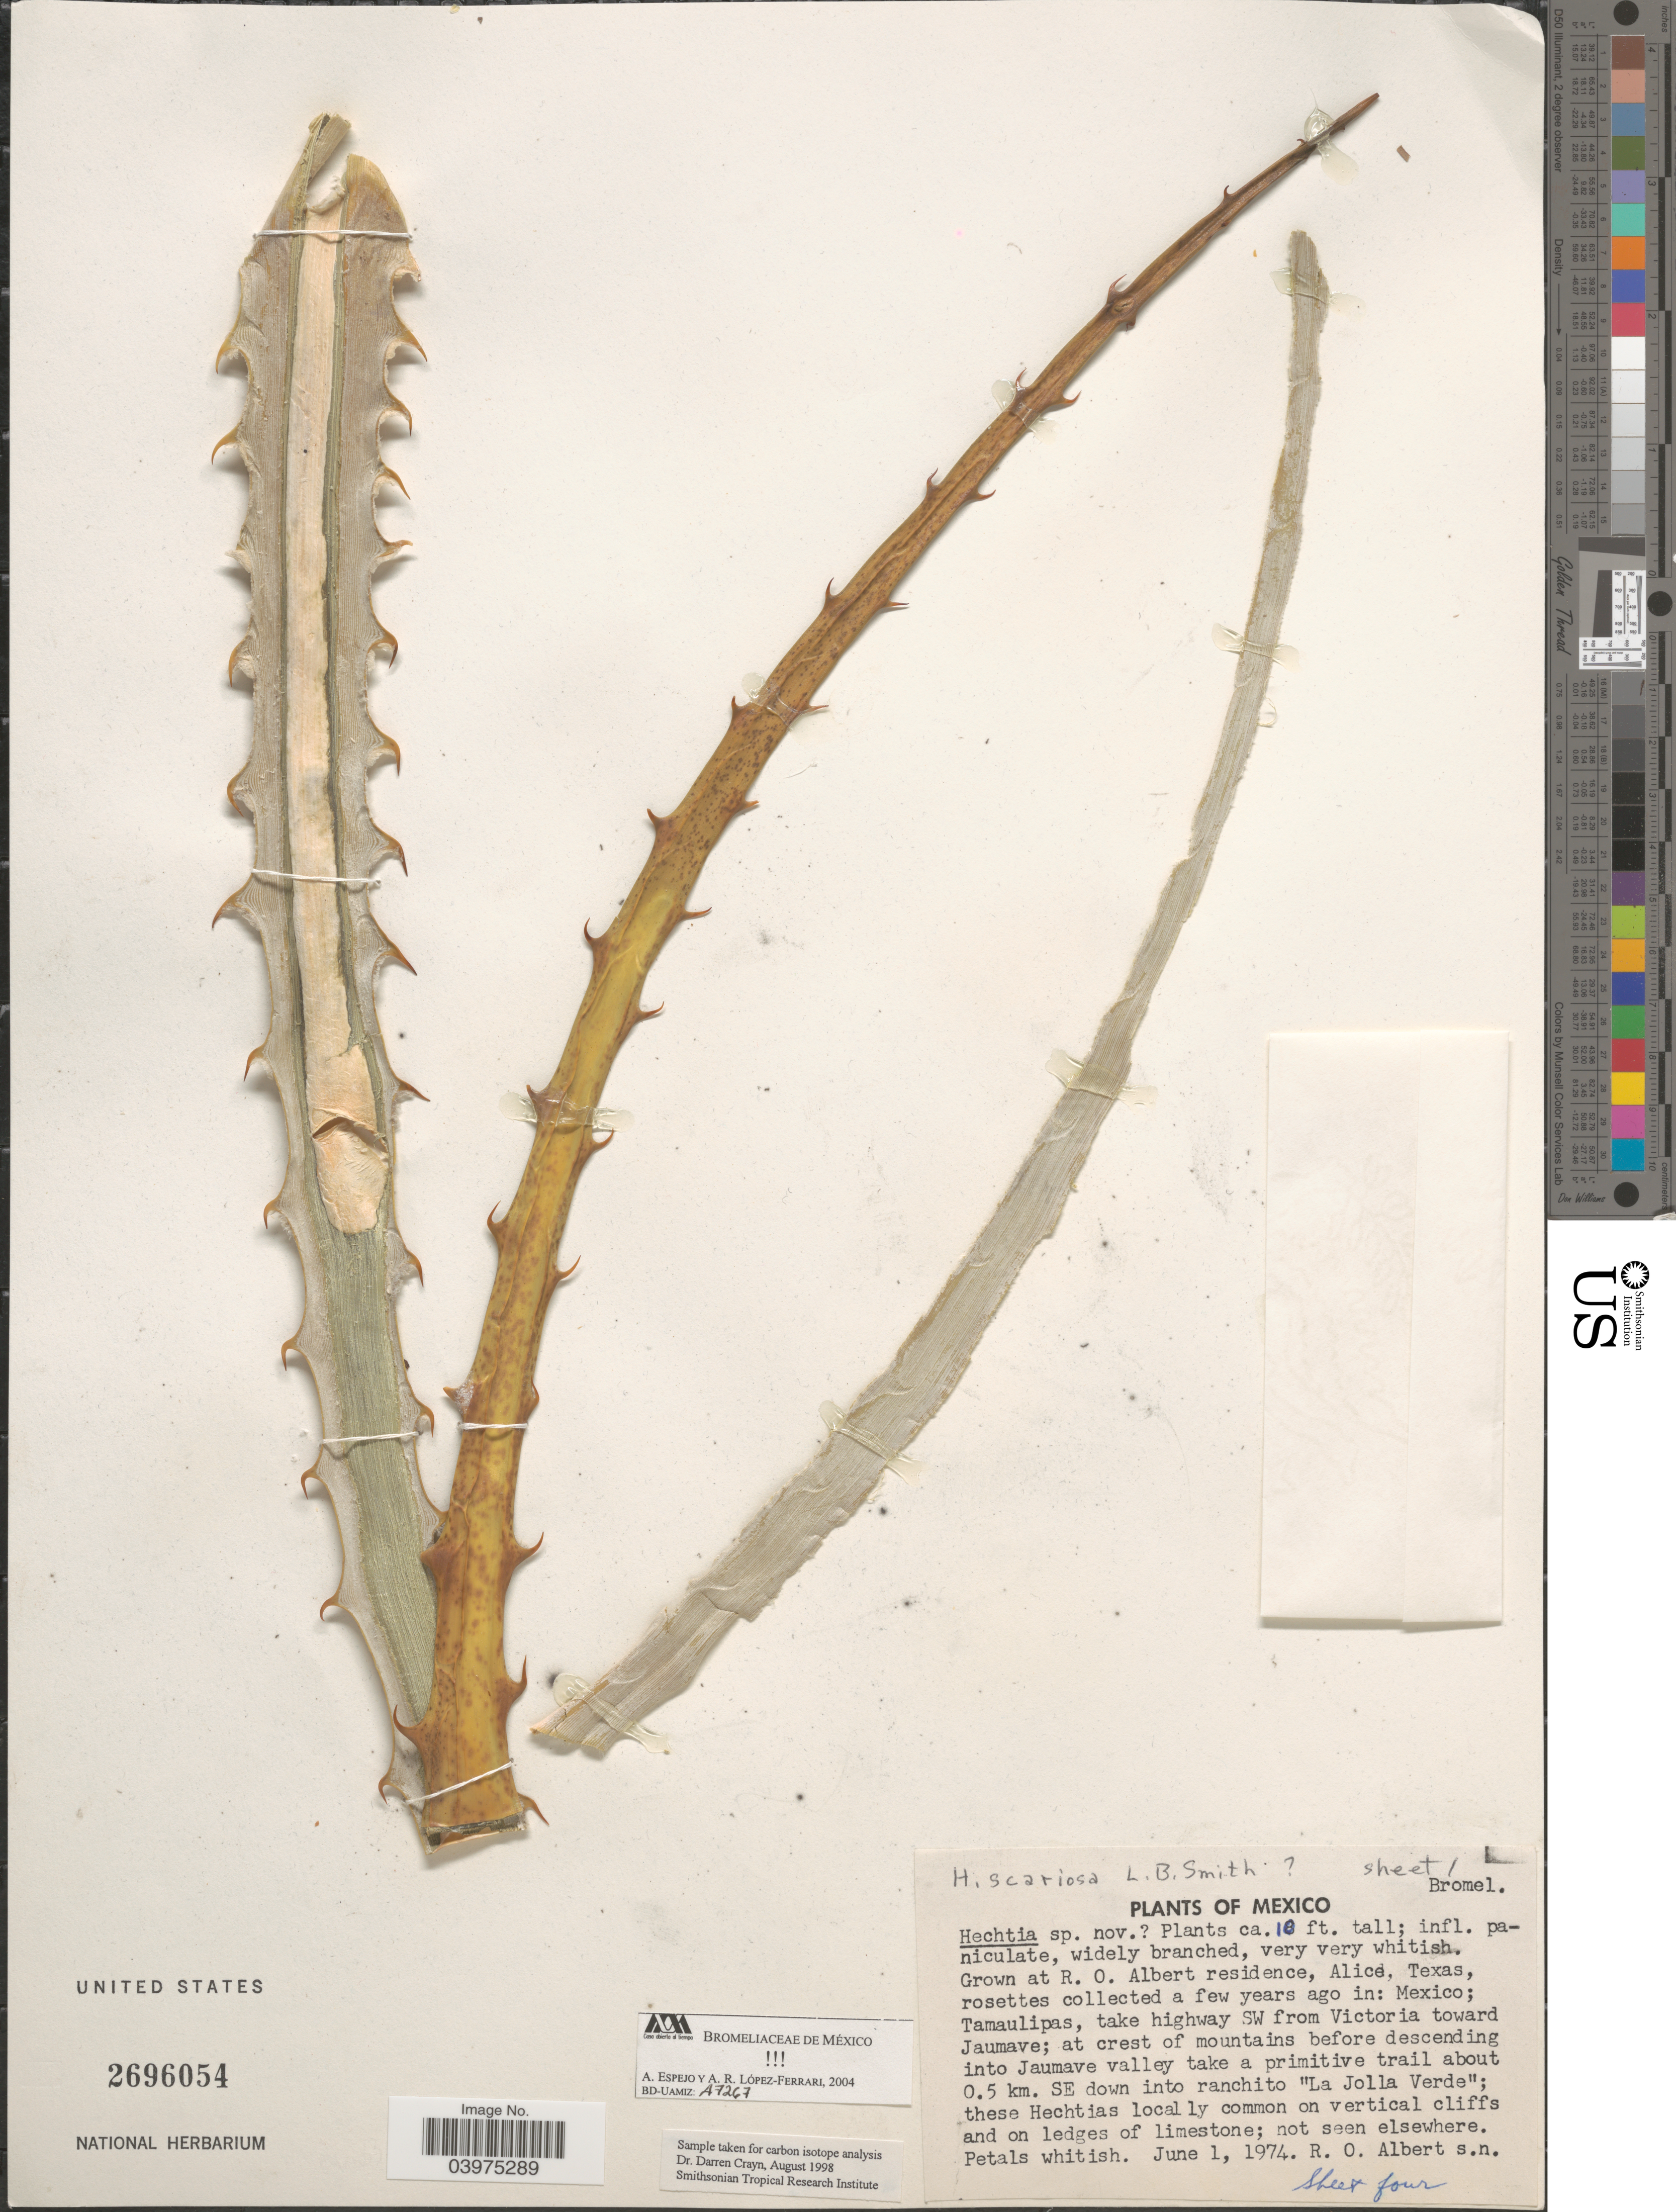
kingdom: Plantae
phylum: Tracheophyta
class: Liliopsida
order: Poales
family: Bromeliaceae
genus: Hechtia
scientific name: Hechtia scariosa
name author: L.B. Sm.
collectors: R. O. Albert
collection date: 1974-06-01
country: United States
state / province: Texas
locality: Grown at R. O. Albert residence, Alice.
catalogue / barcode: US 2696054